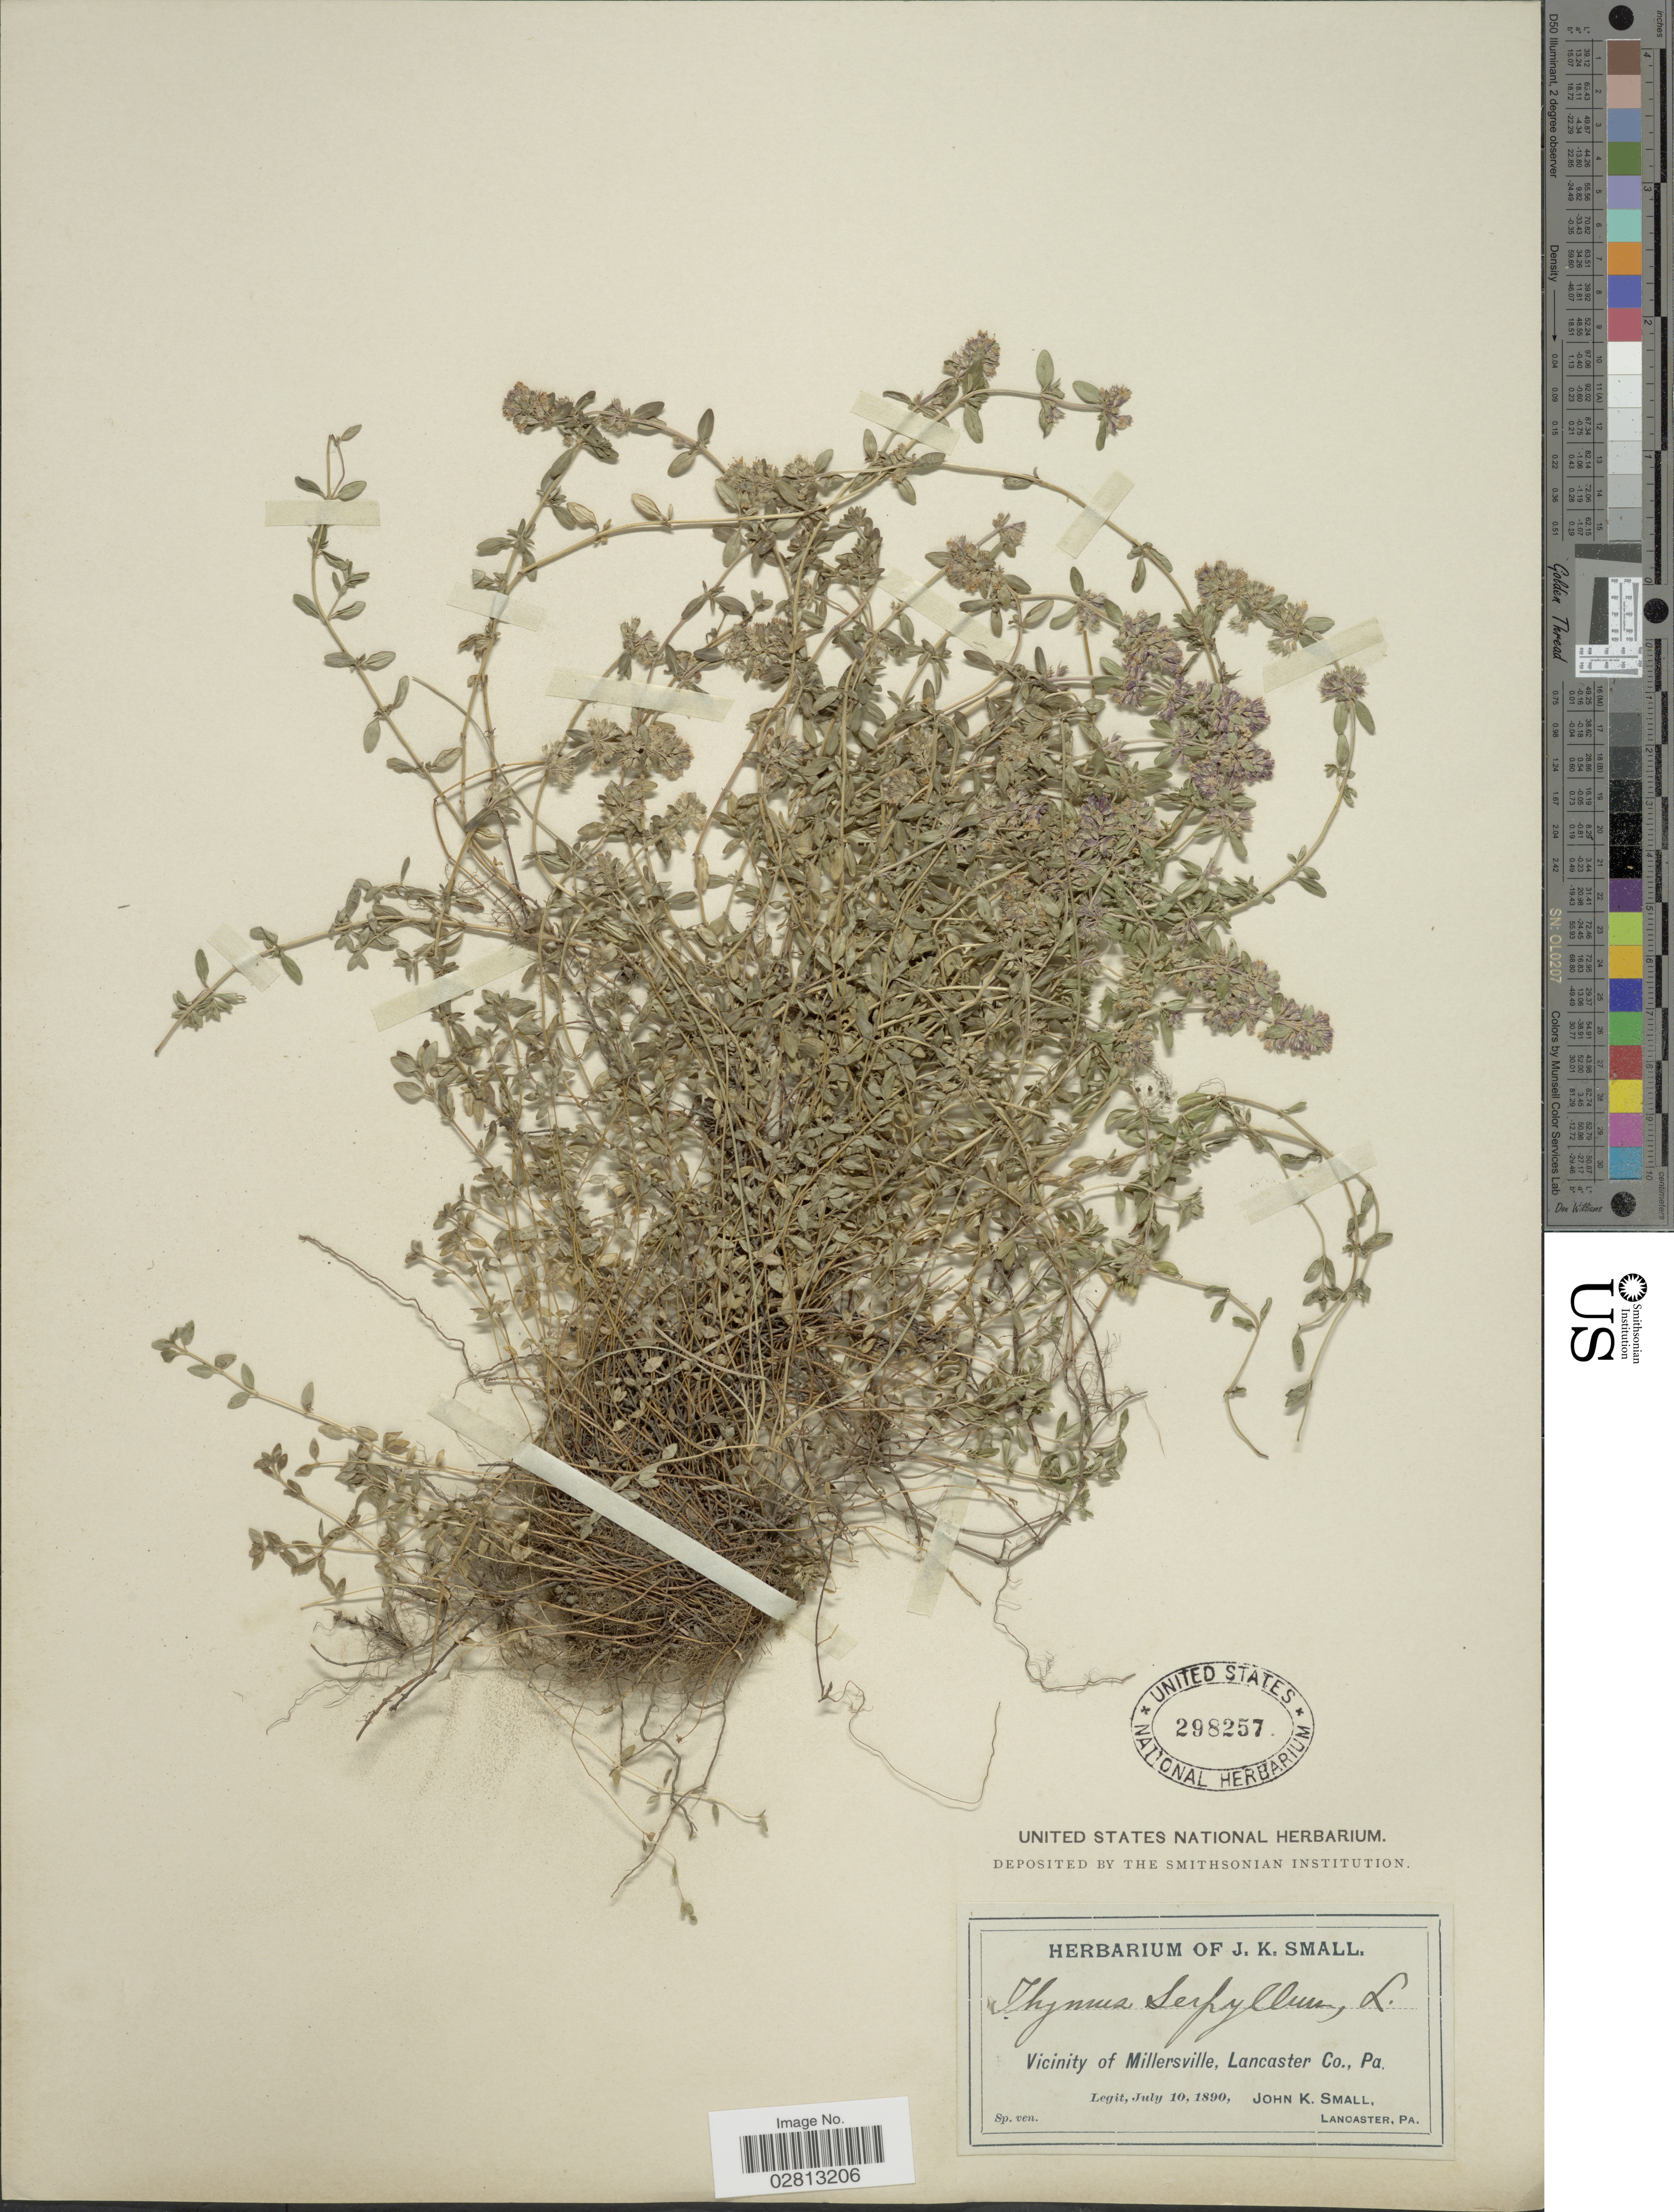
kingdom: Plantae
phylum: Tracheophyta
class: Magnoliopsida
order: Lamiales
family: Lamiaceae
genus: Thymus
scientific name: Thymus serpyllum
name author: L.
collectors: J. K. Small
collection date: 1890-07-10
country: United States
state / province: Pennsylvania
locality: Vicinity of Millersville, Lancaster Co.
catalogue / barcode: US 298257